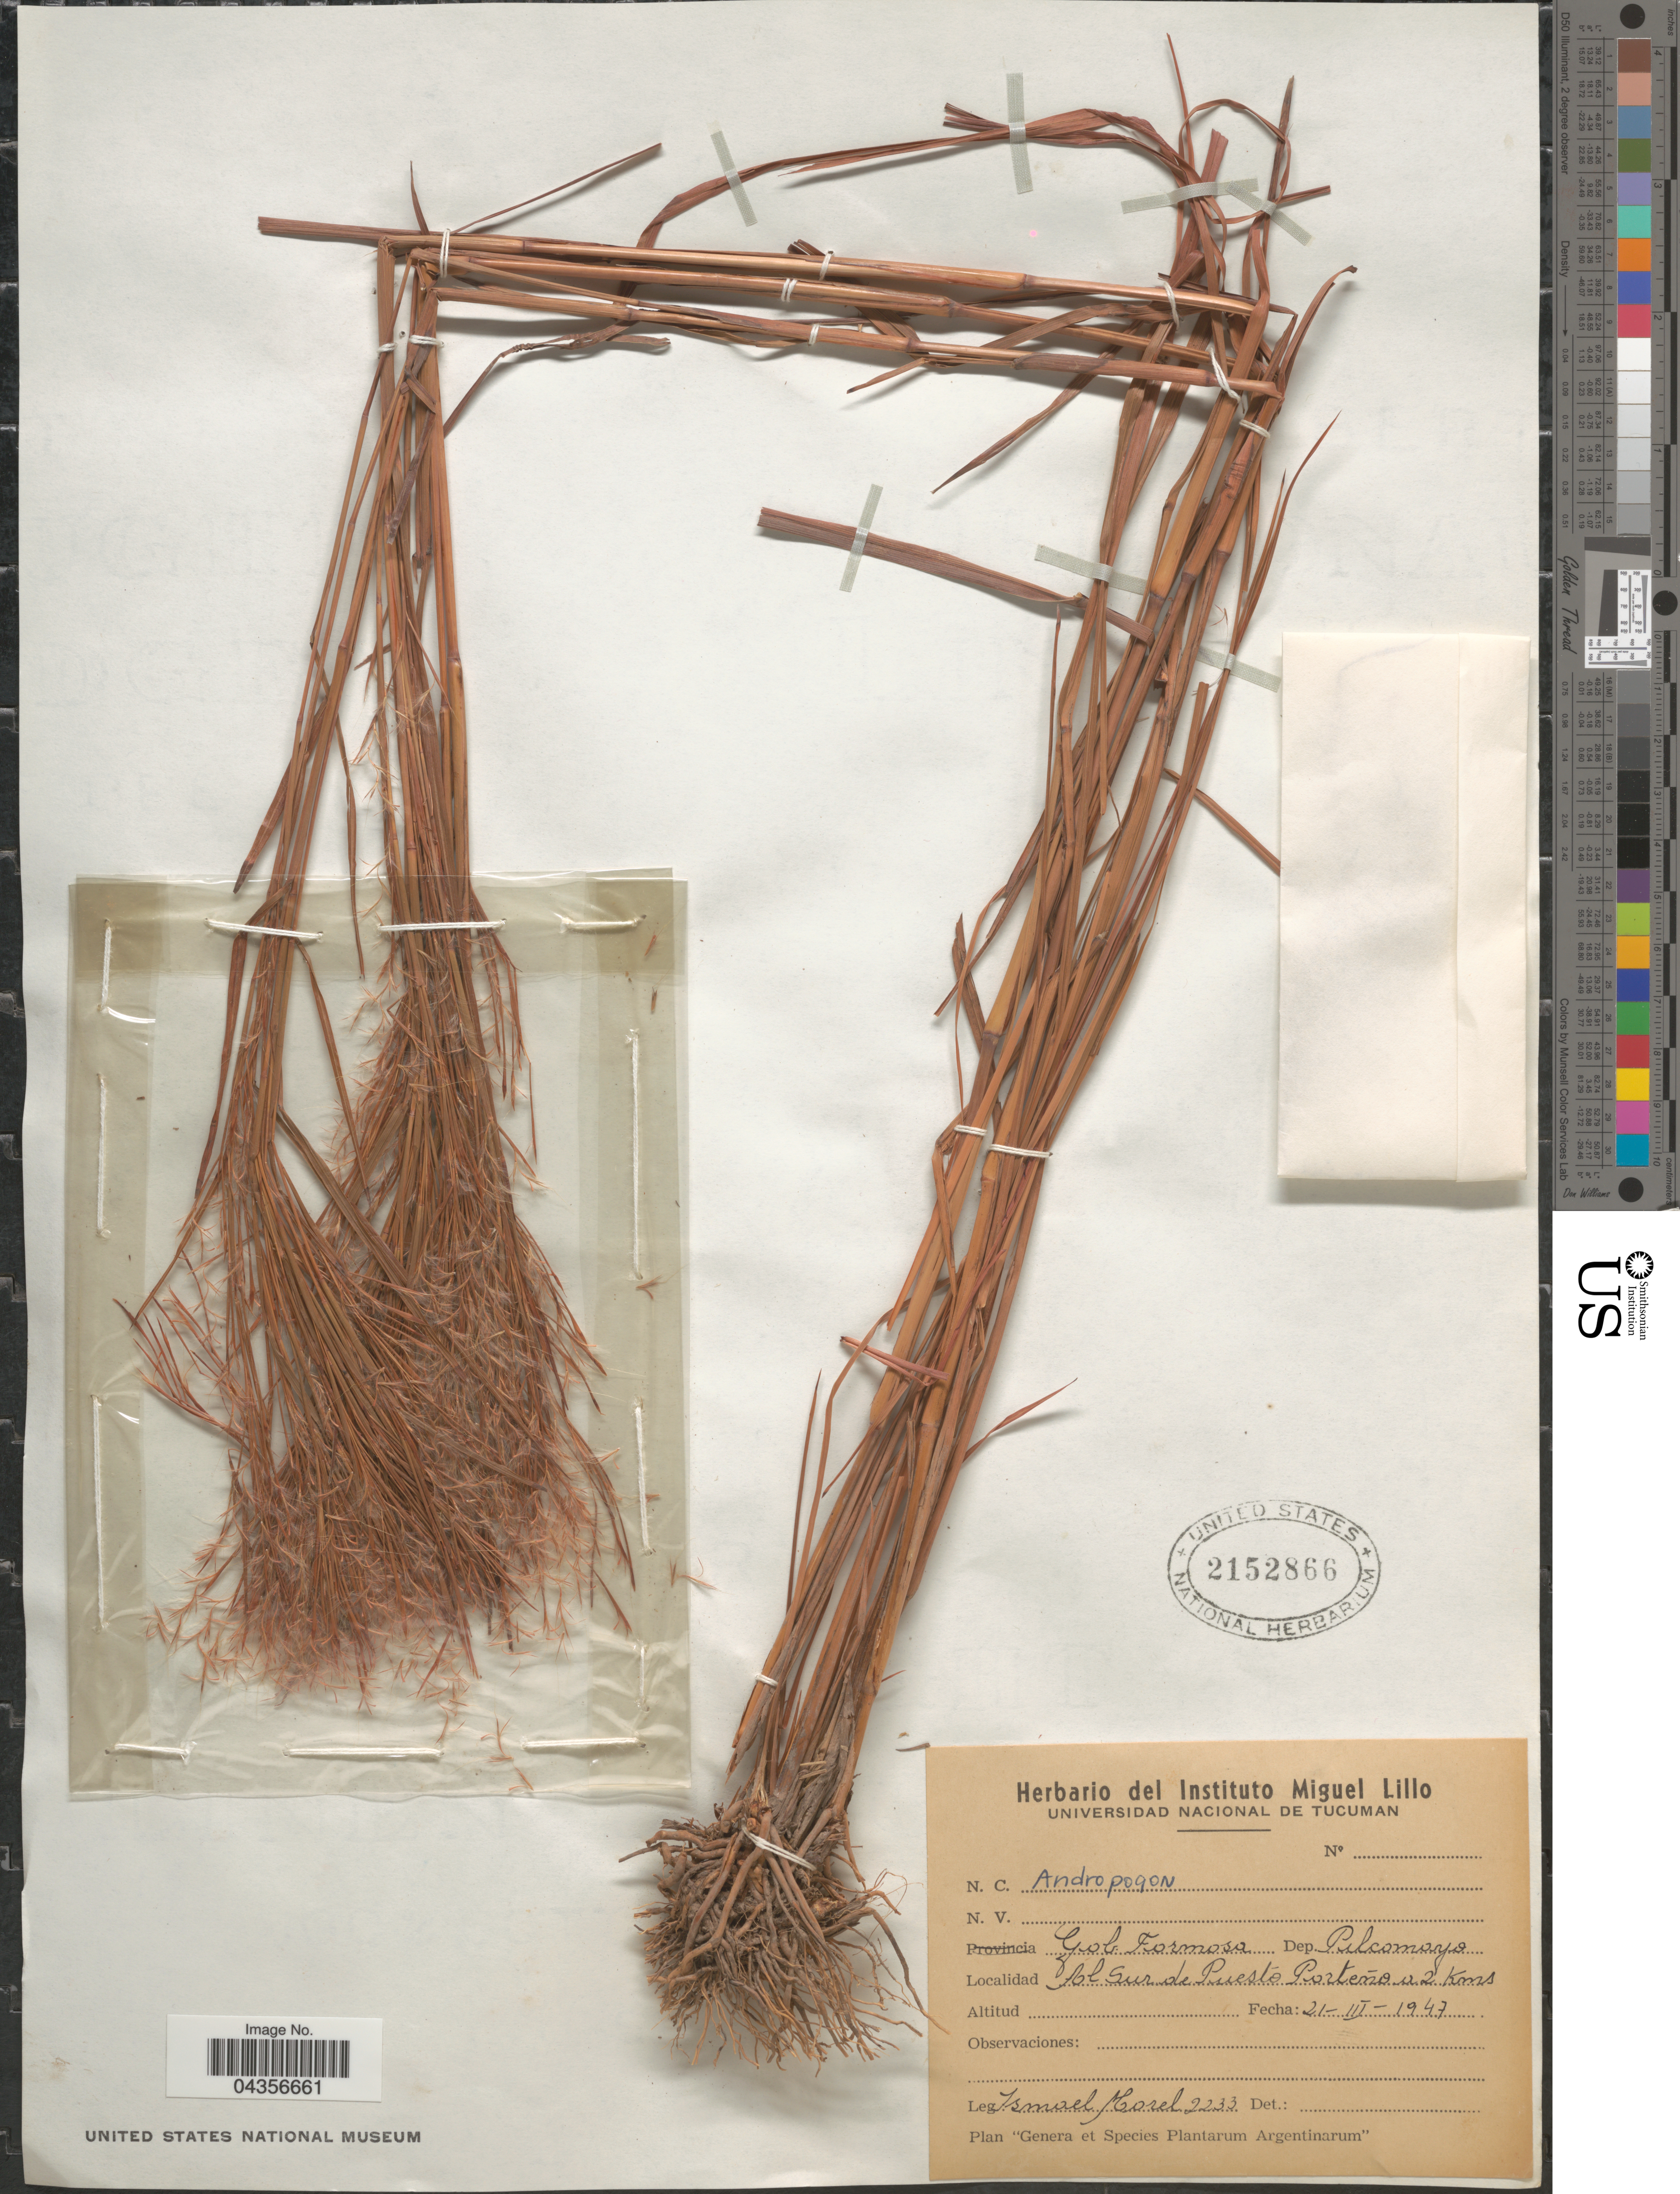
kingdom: Plantae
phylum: Tracheophyta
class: Liliopsida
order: Poales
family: Poaceae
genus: Schizachyrium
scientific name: Schizachyrium microstachyum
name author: (Desv. ex Ham.) Roseng. et al.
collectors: I. Morel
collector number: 2233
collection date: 1947-03-21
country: Argentina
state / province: Formosa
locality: Gob. Formosa. Dep. Pilcomayo. Al Sur de Puesto Porteño a 2 Kms.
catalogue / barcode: US 2152866